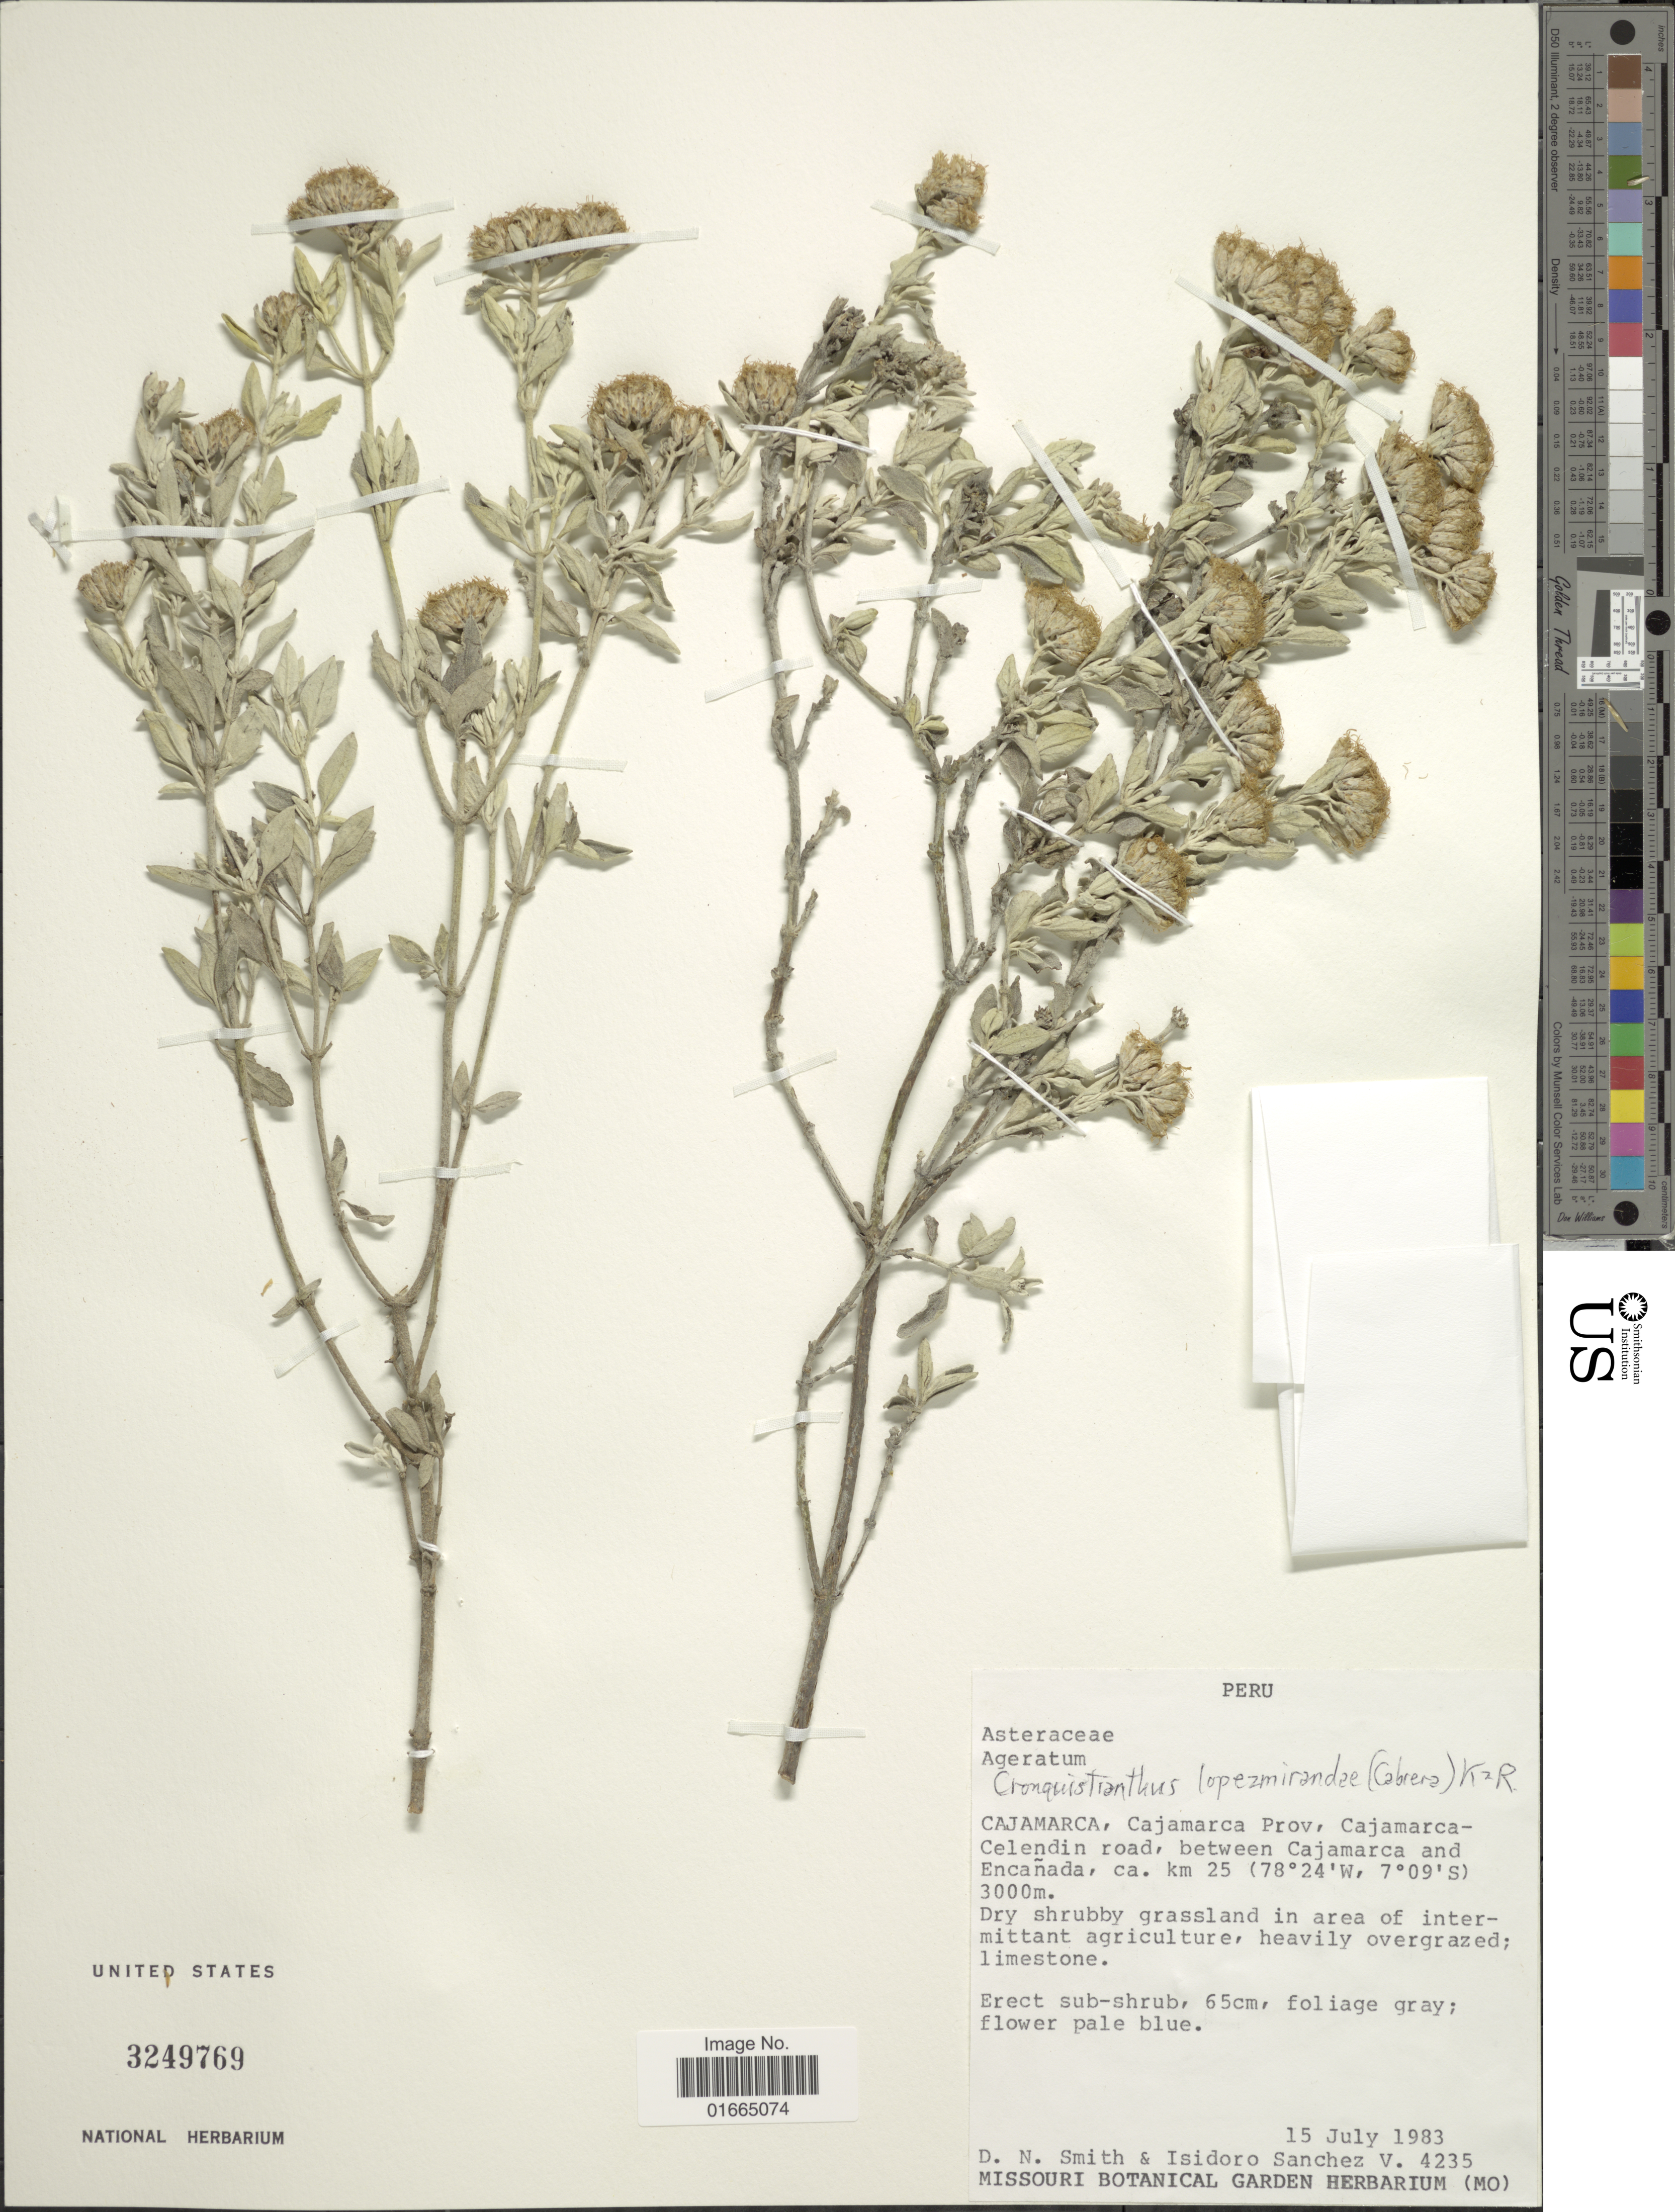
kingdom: Plantae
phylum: Tracheophyta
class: Magnoliopsida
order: Asterales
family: Asteraceae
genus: Cronquistianthus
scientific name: Cronquistianthus lopezmirandae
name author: (Cabrera) R.M. King & H. Rob.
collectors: D. Smith & I. Sánchez Vega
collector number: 4235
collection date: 1983-07-15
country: Peru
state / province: Cajamarca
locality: Cajamarca, Cajamarca Prov, Cajamarca-Celendin road, between Cajamarca and Encañada, ca. km 25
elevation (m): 3000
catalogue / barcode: US 3249769